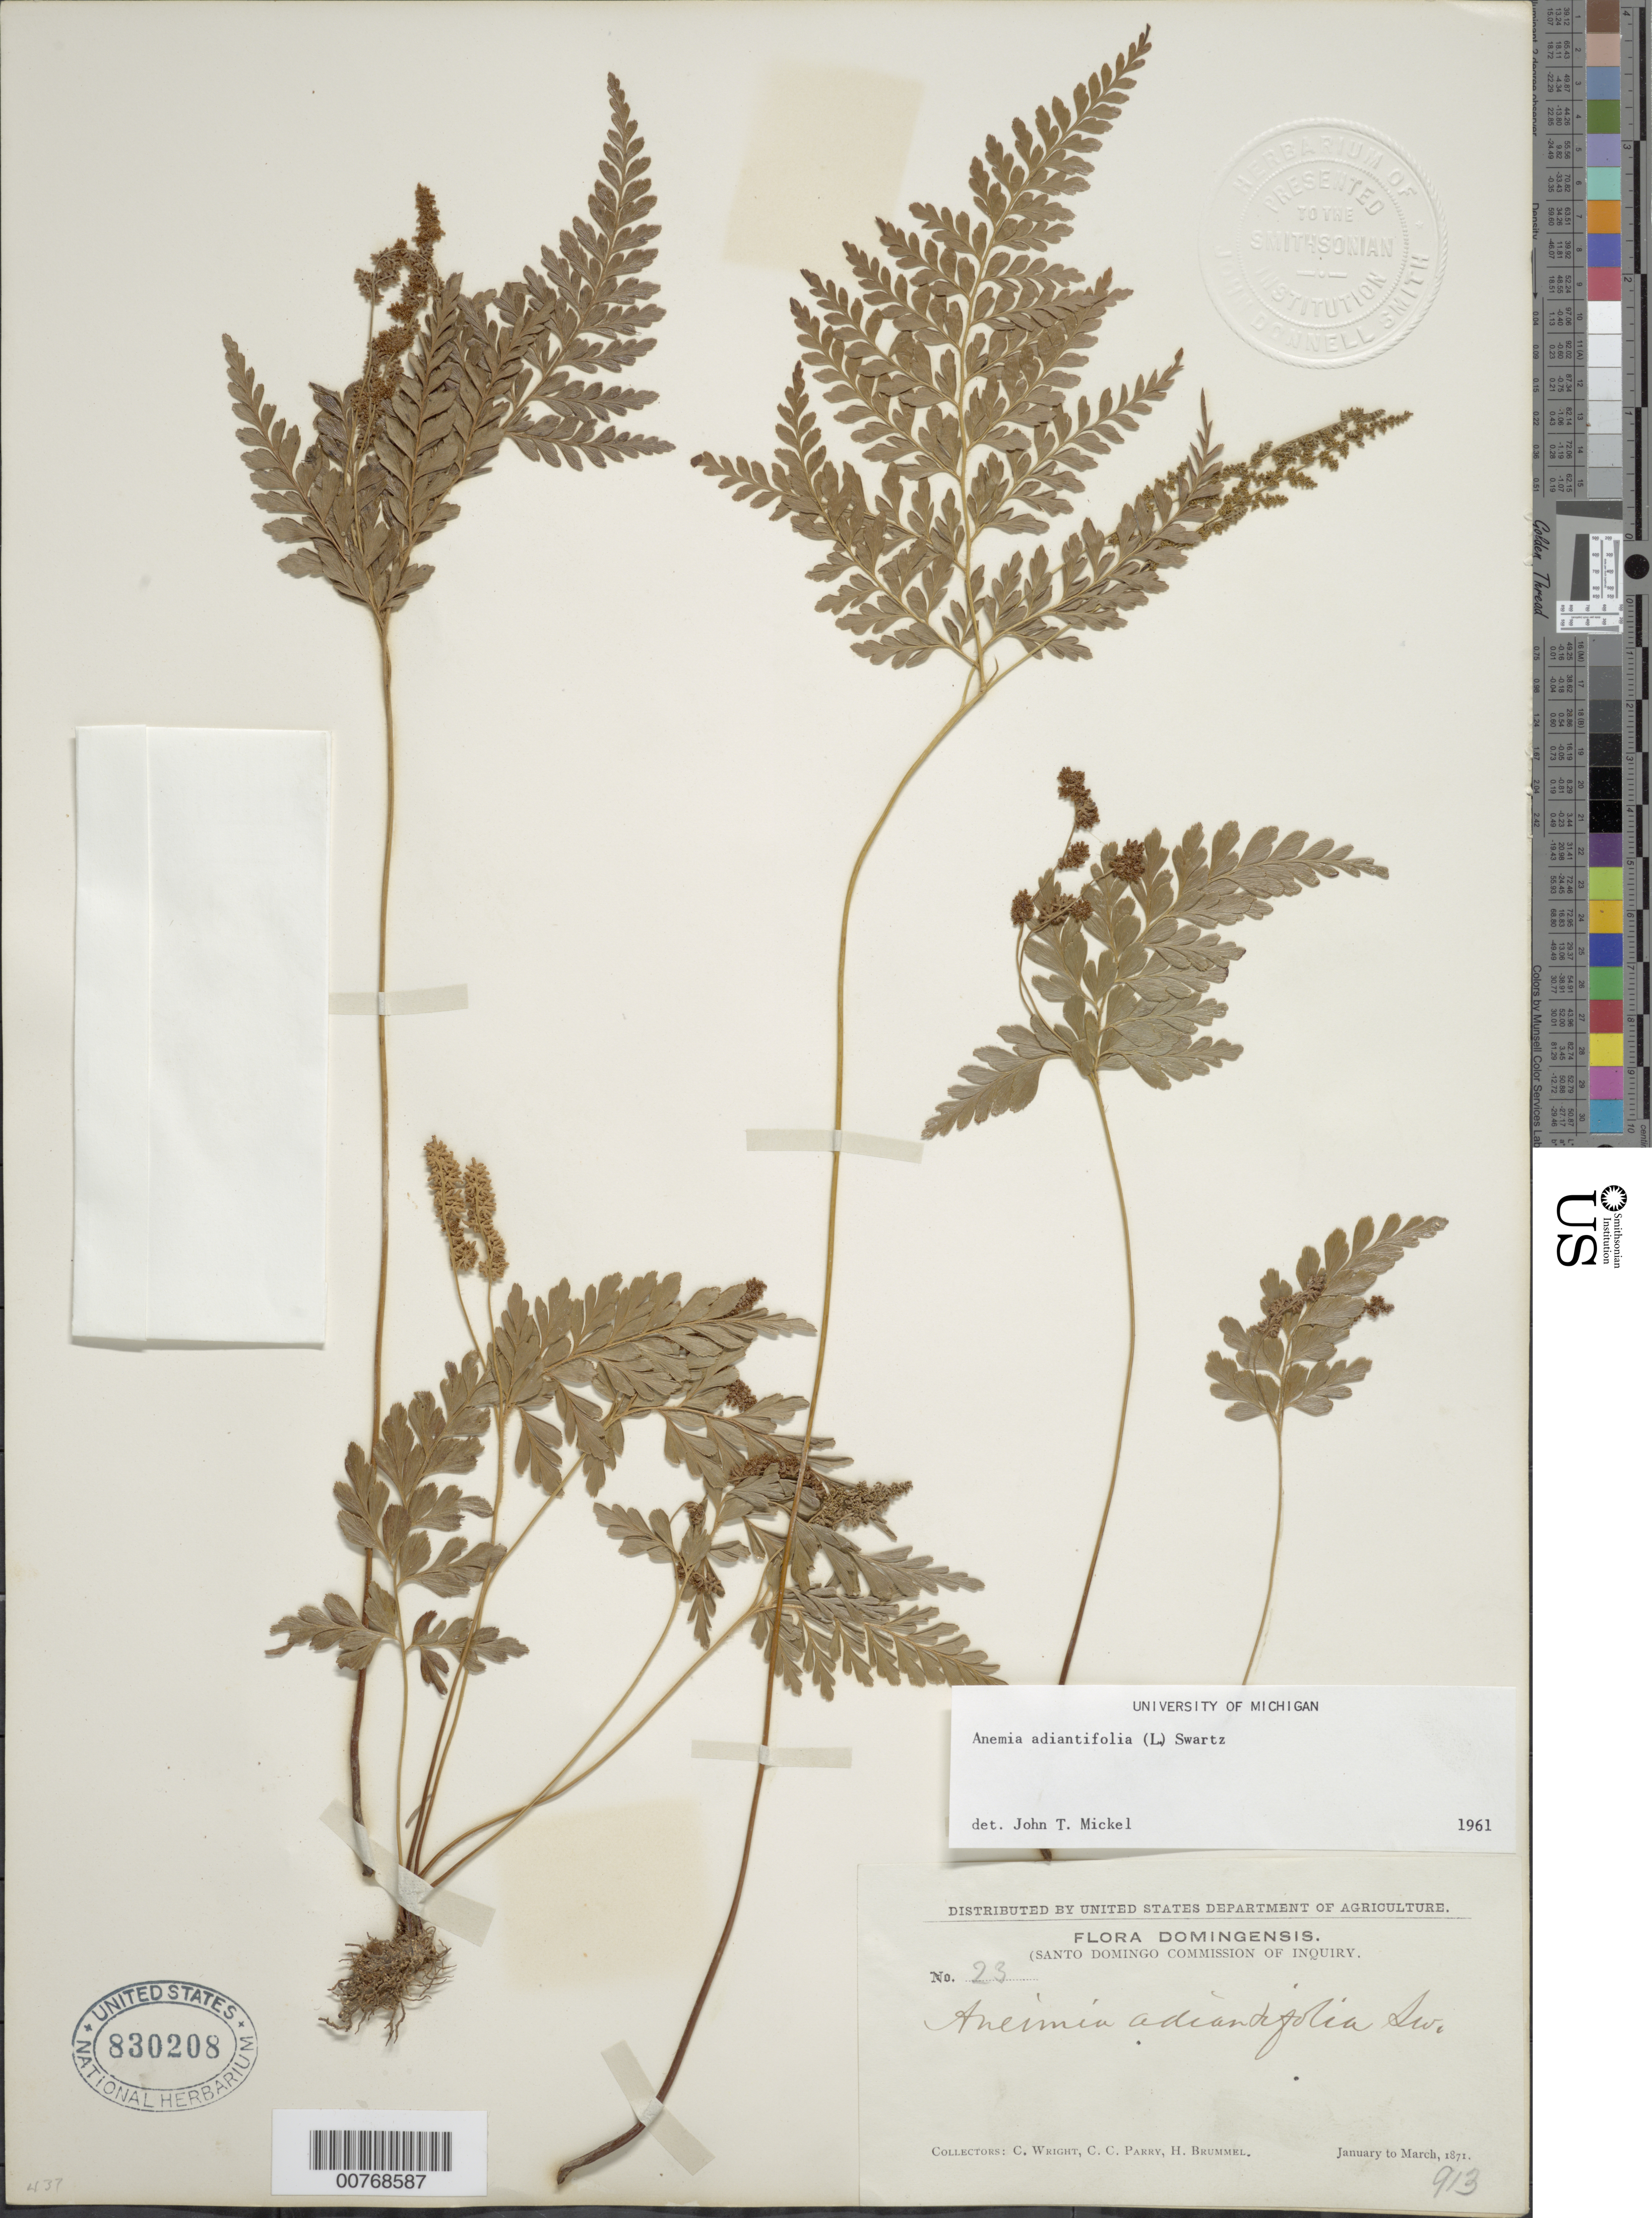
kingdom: Plantae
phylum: Tracheophyta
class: Polypodiopsida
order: Schizaeales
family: Anemiaceae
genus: Anemia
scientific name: Anemia adiantifolia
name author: (L.) Sw.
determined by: Mickel, J. T., (NY), New York Botanical Garden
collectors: C. Wright, C. C. Parry & H. Brummel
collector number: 23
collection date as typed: Jan 1871 to -- Mar 1871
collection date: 1871-01/1871-03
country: Dominican Republic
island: Hispaniola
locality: Santo Domingo Commission of Inquiry.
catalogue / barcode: US 830208